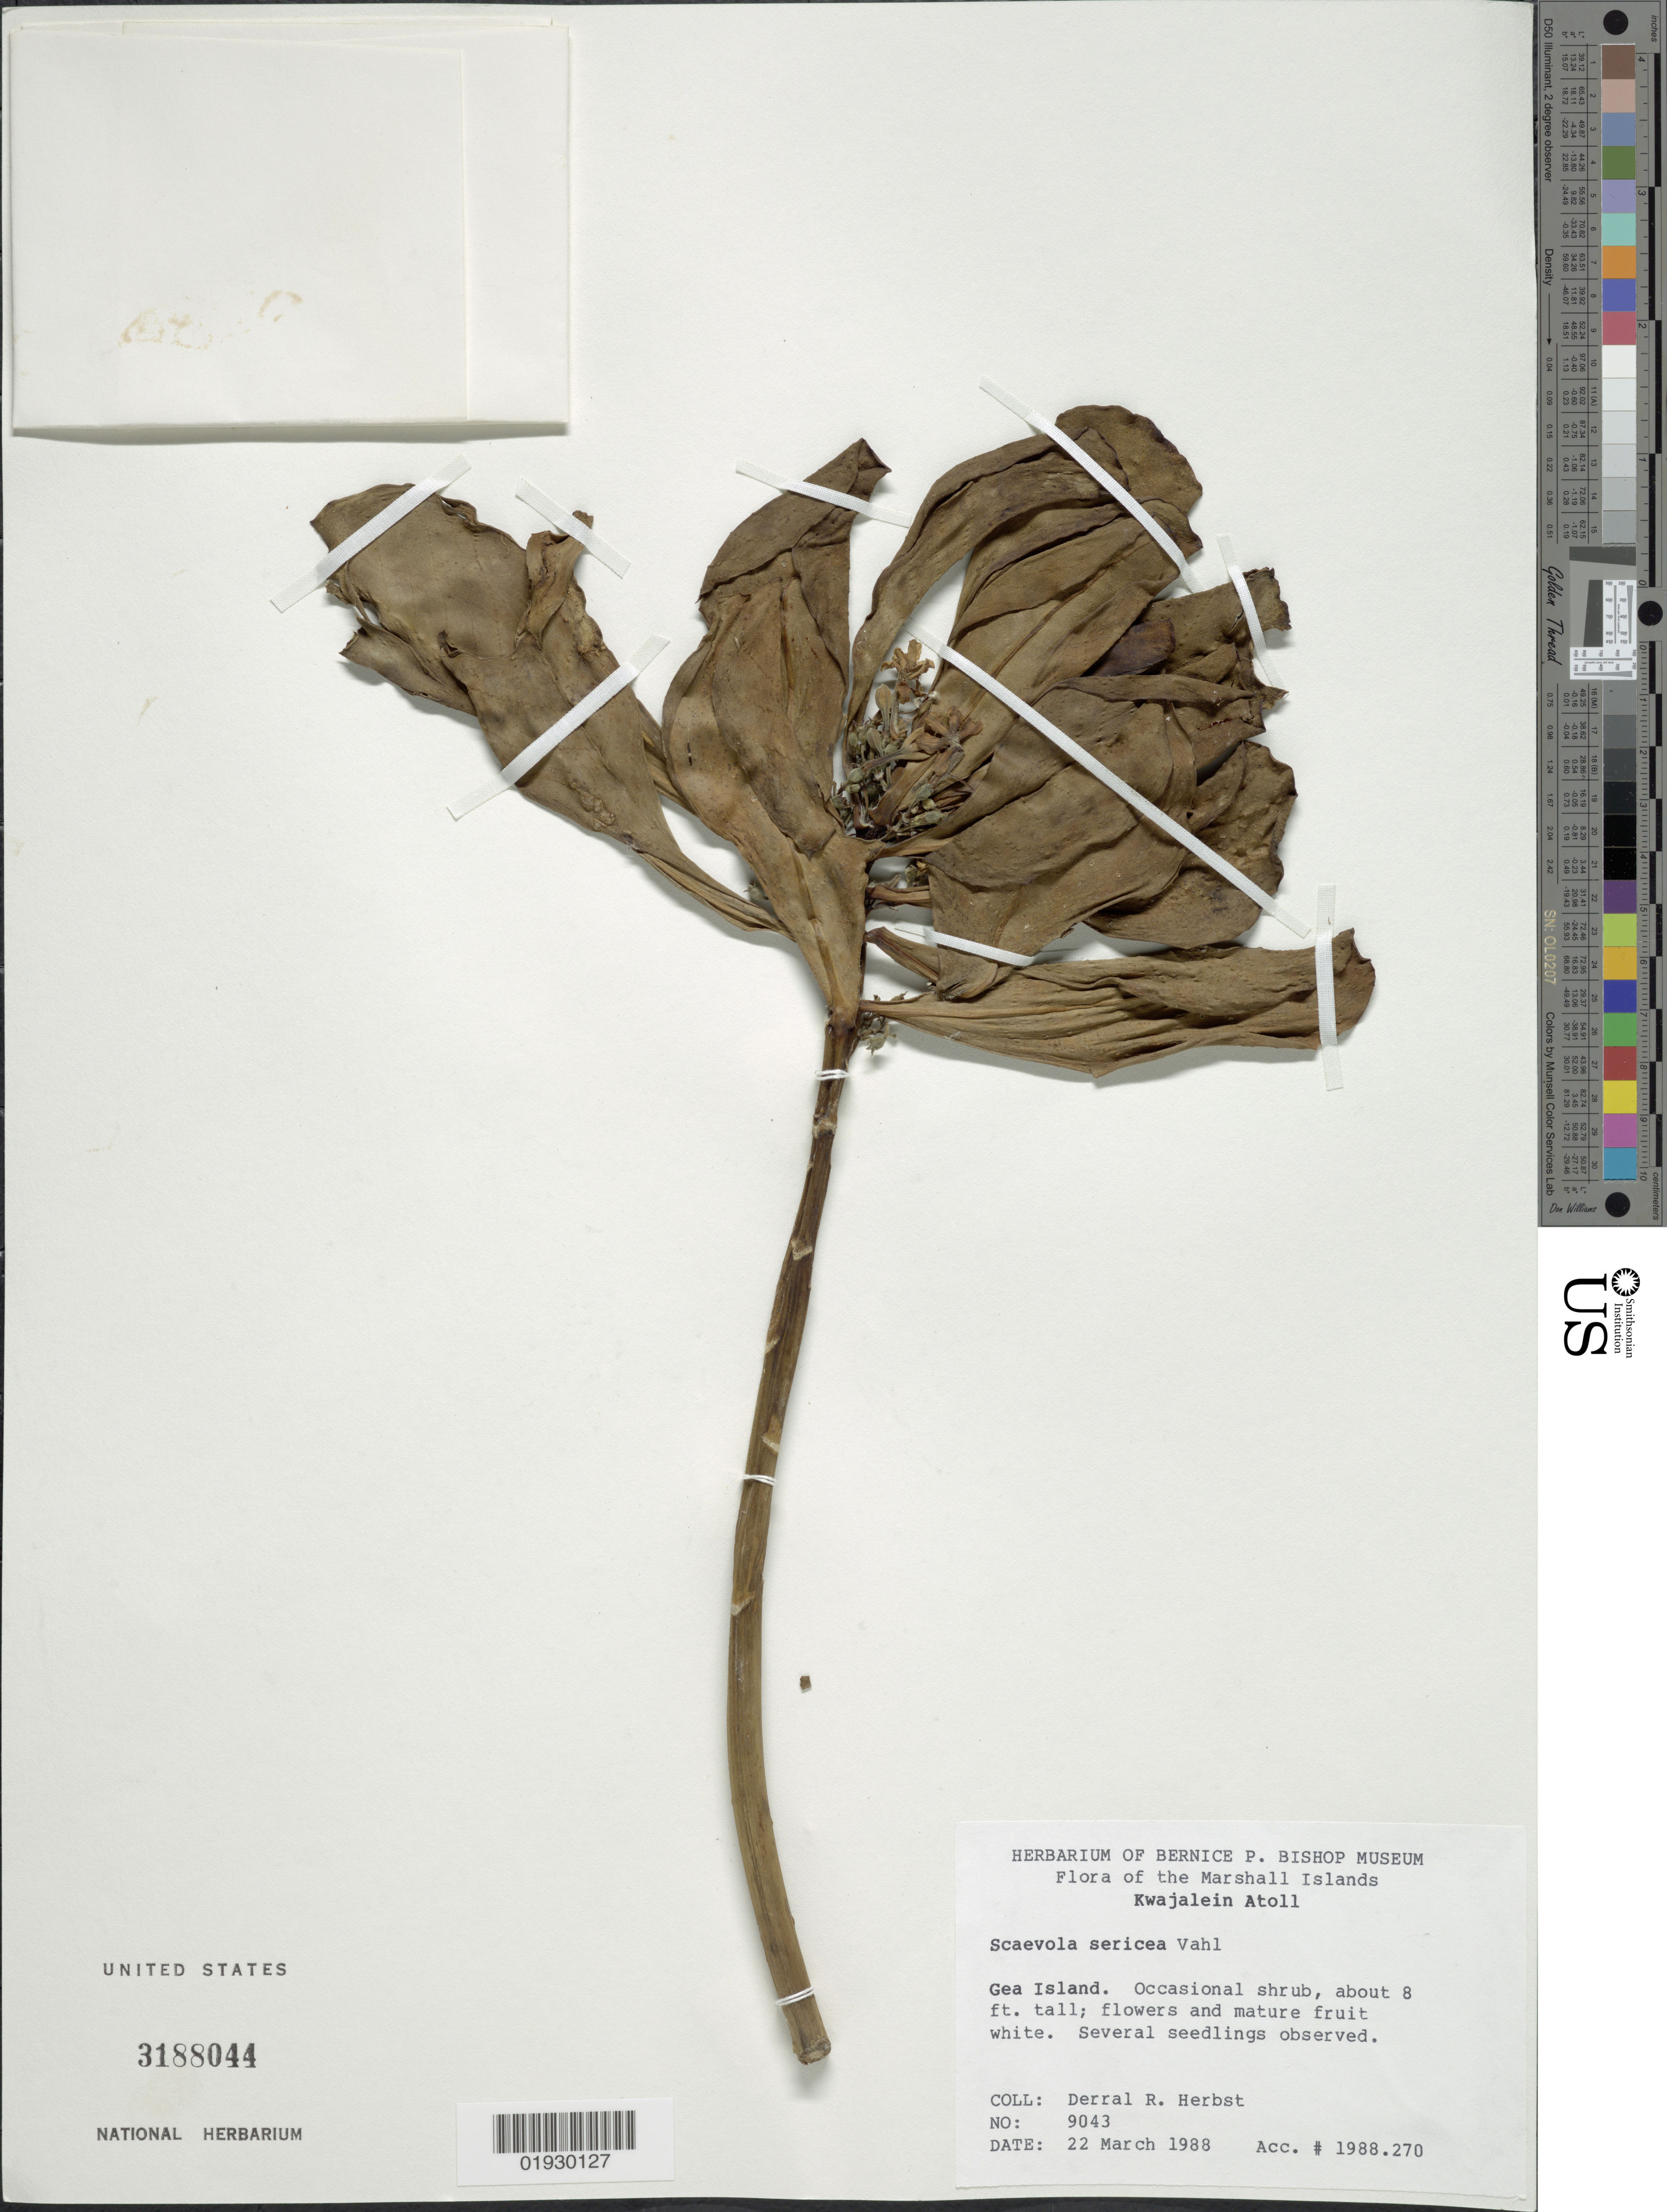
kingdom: Plantae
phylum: Tracheophyta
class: Magnoliopsida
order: Asterales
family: Goodeniaceae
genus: Scaevola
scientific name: Scaevola taccada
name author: (Gaertn.) Roxb.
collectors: D. R. Herbst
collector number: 9043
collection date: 1988-03-22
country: Marshall Islands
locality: Kwajalein Atoll. Gea Island.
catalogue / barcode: US 3188044